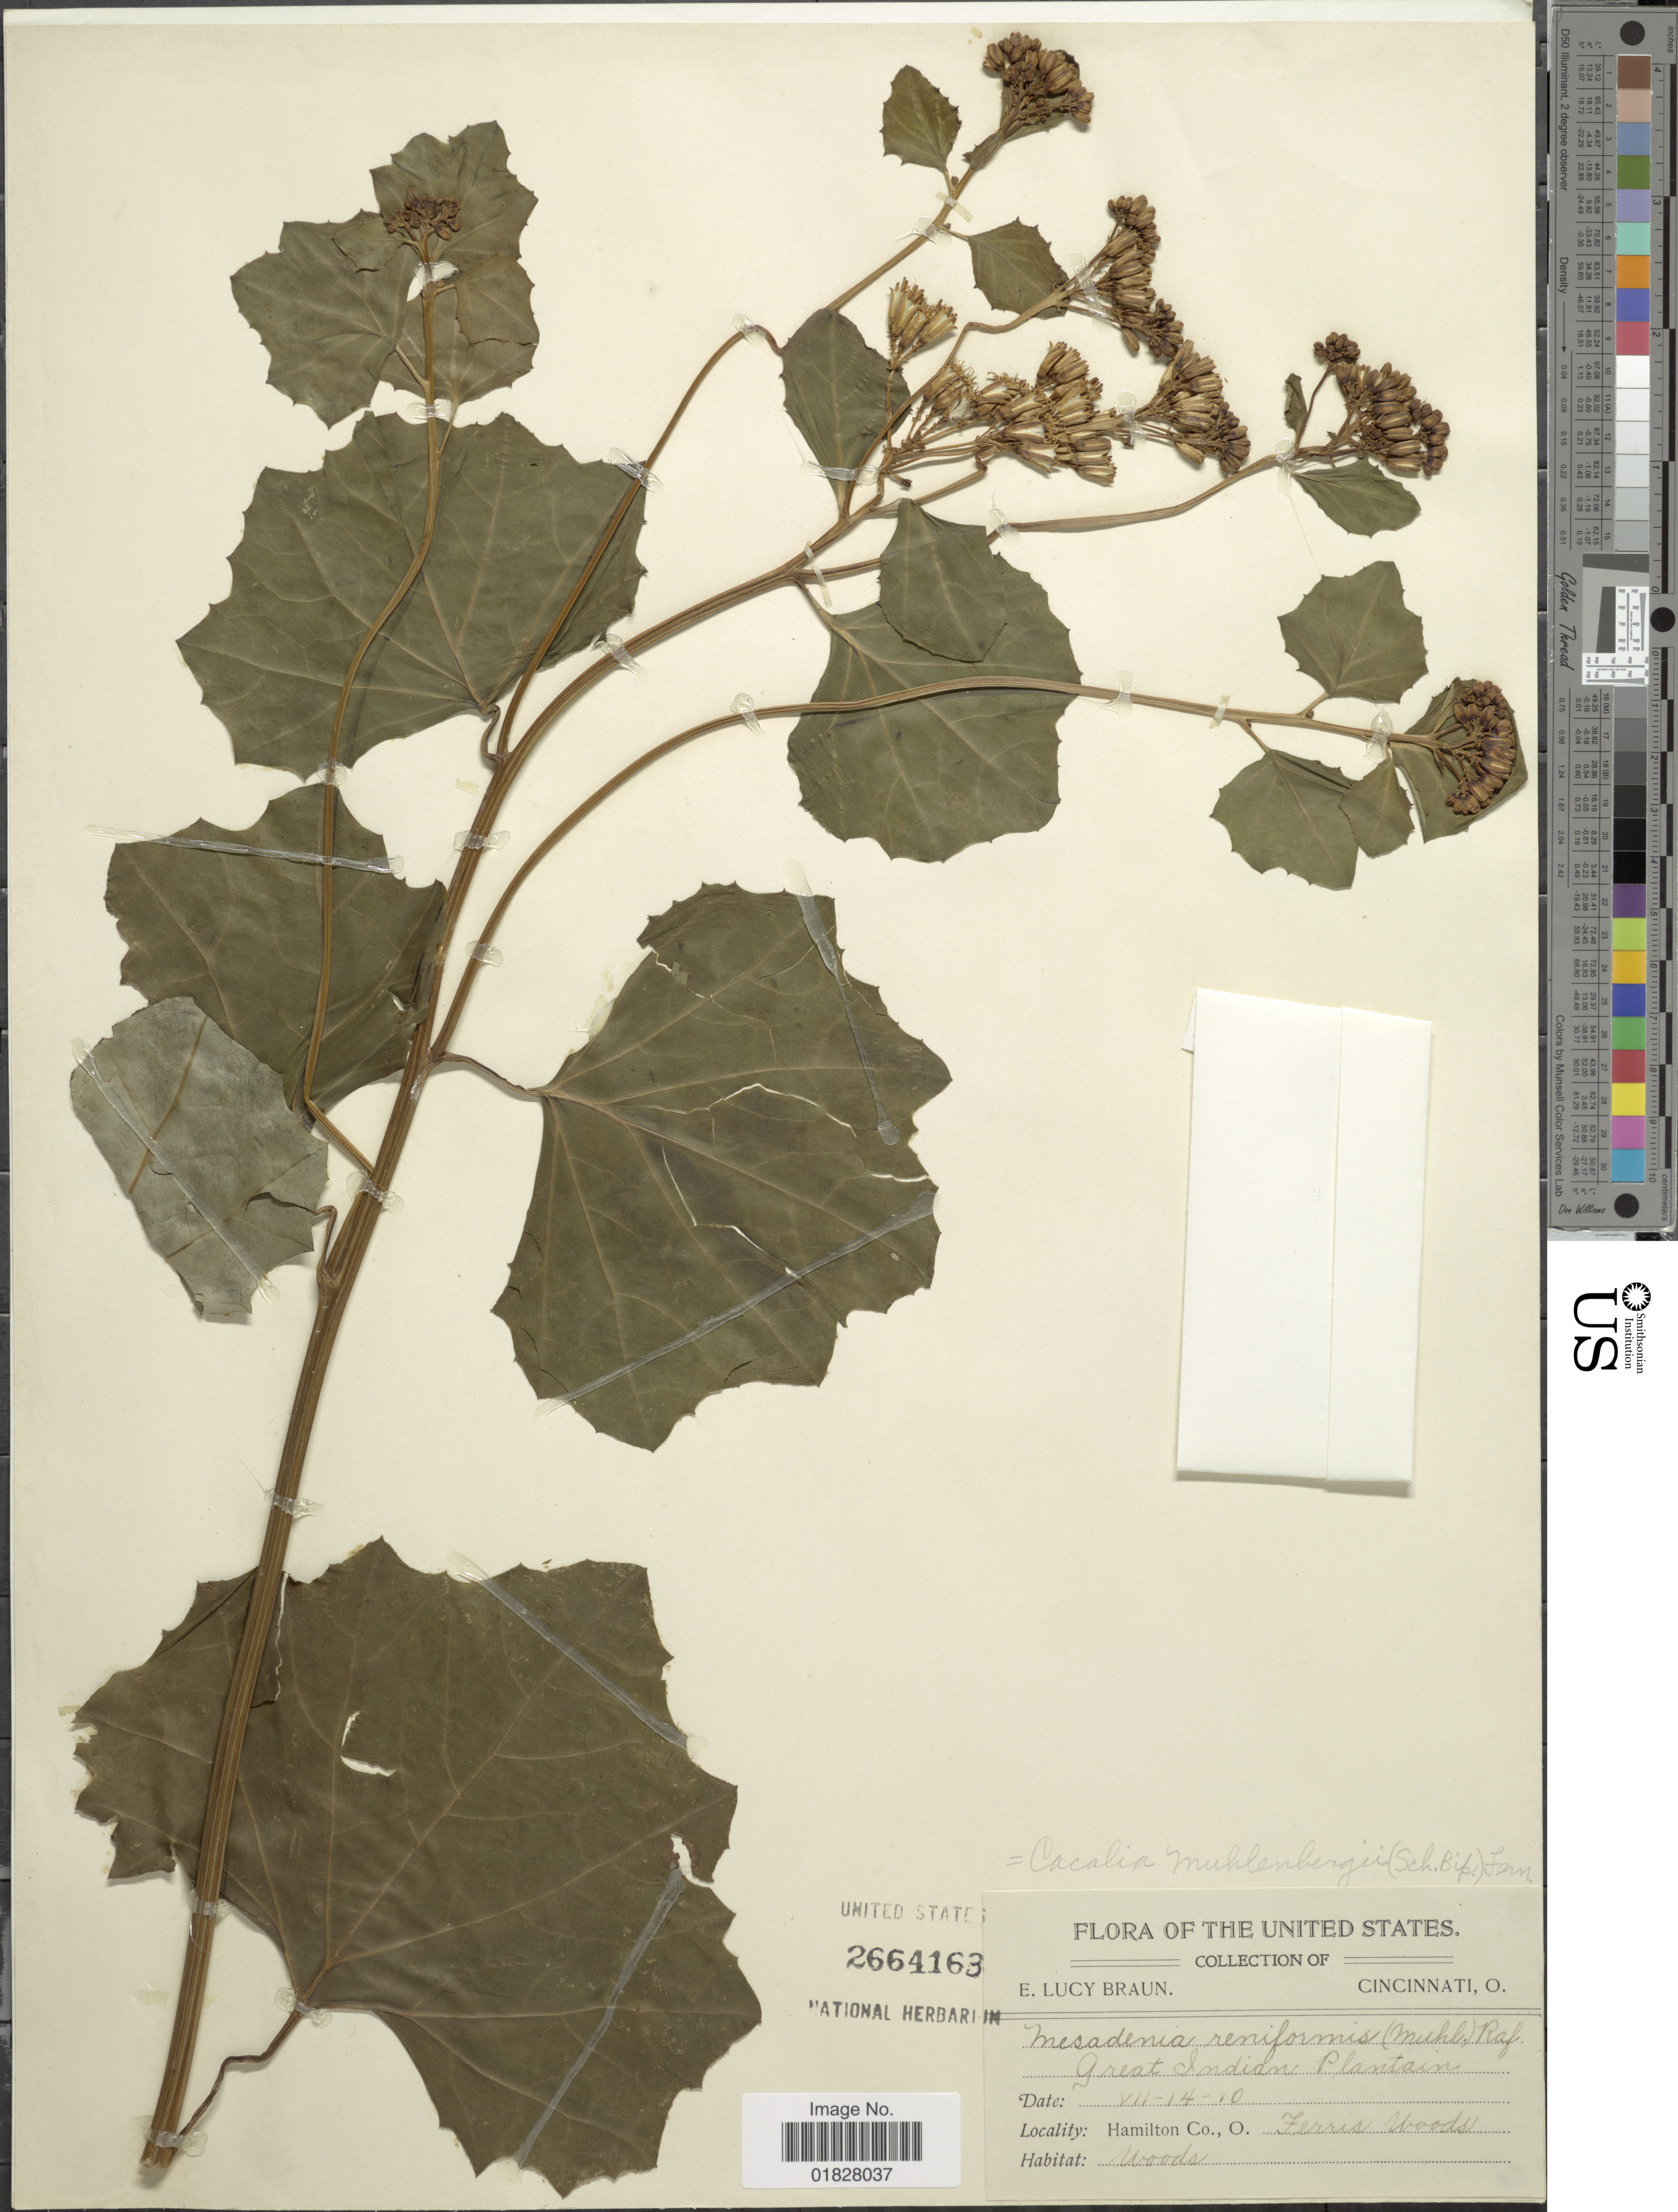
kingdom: Plantae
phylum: Tracheophyta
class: Magnoliopsida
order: Asterales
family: Asteraceae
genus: Arnoglossum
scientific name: Arnoglossum reniforme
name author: (Hook.) H. Rob.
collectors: E. L. Braun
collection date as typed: Transcribed d/m/y: 14/7/10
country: United States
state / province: Ohio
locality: Great Indian Plantain. Hamilton Co., O. Ferris Woods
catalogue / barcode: US 2664163